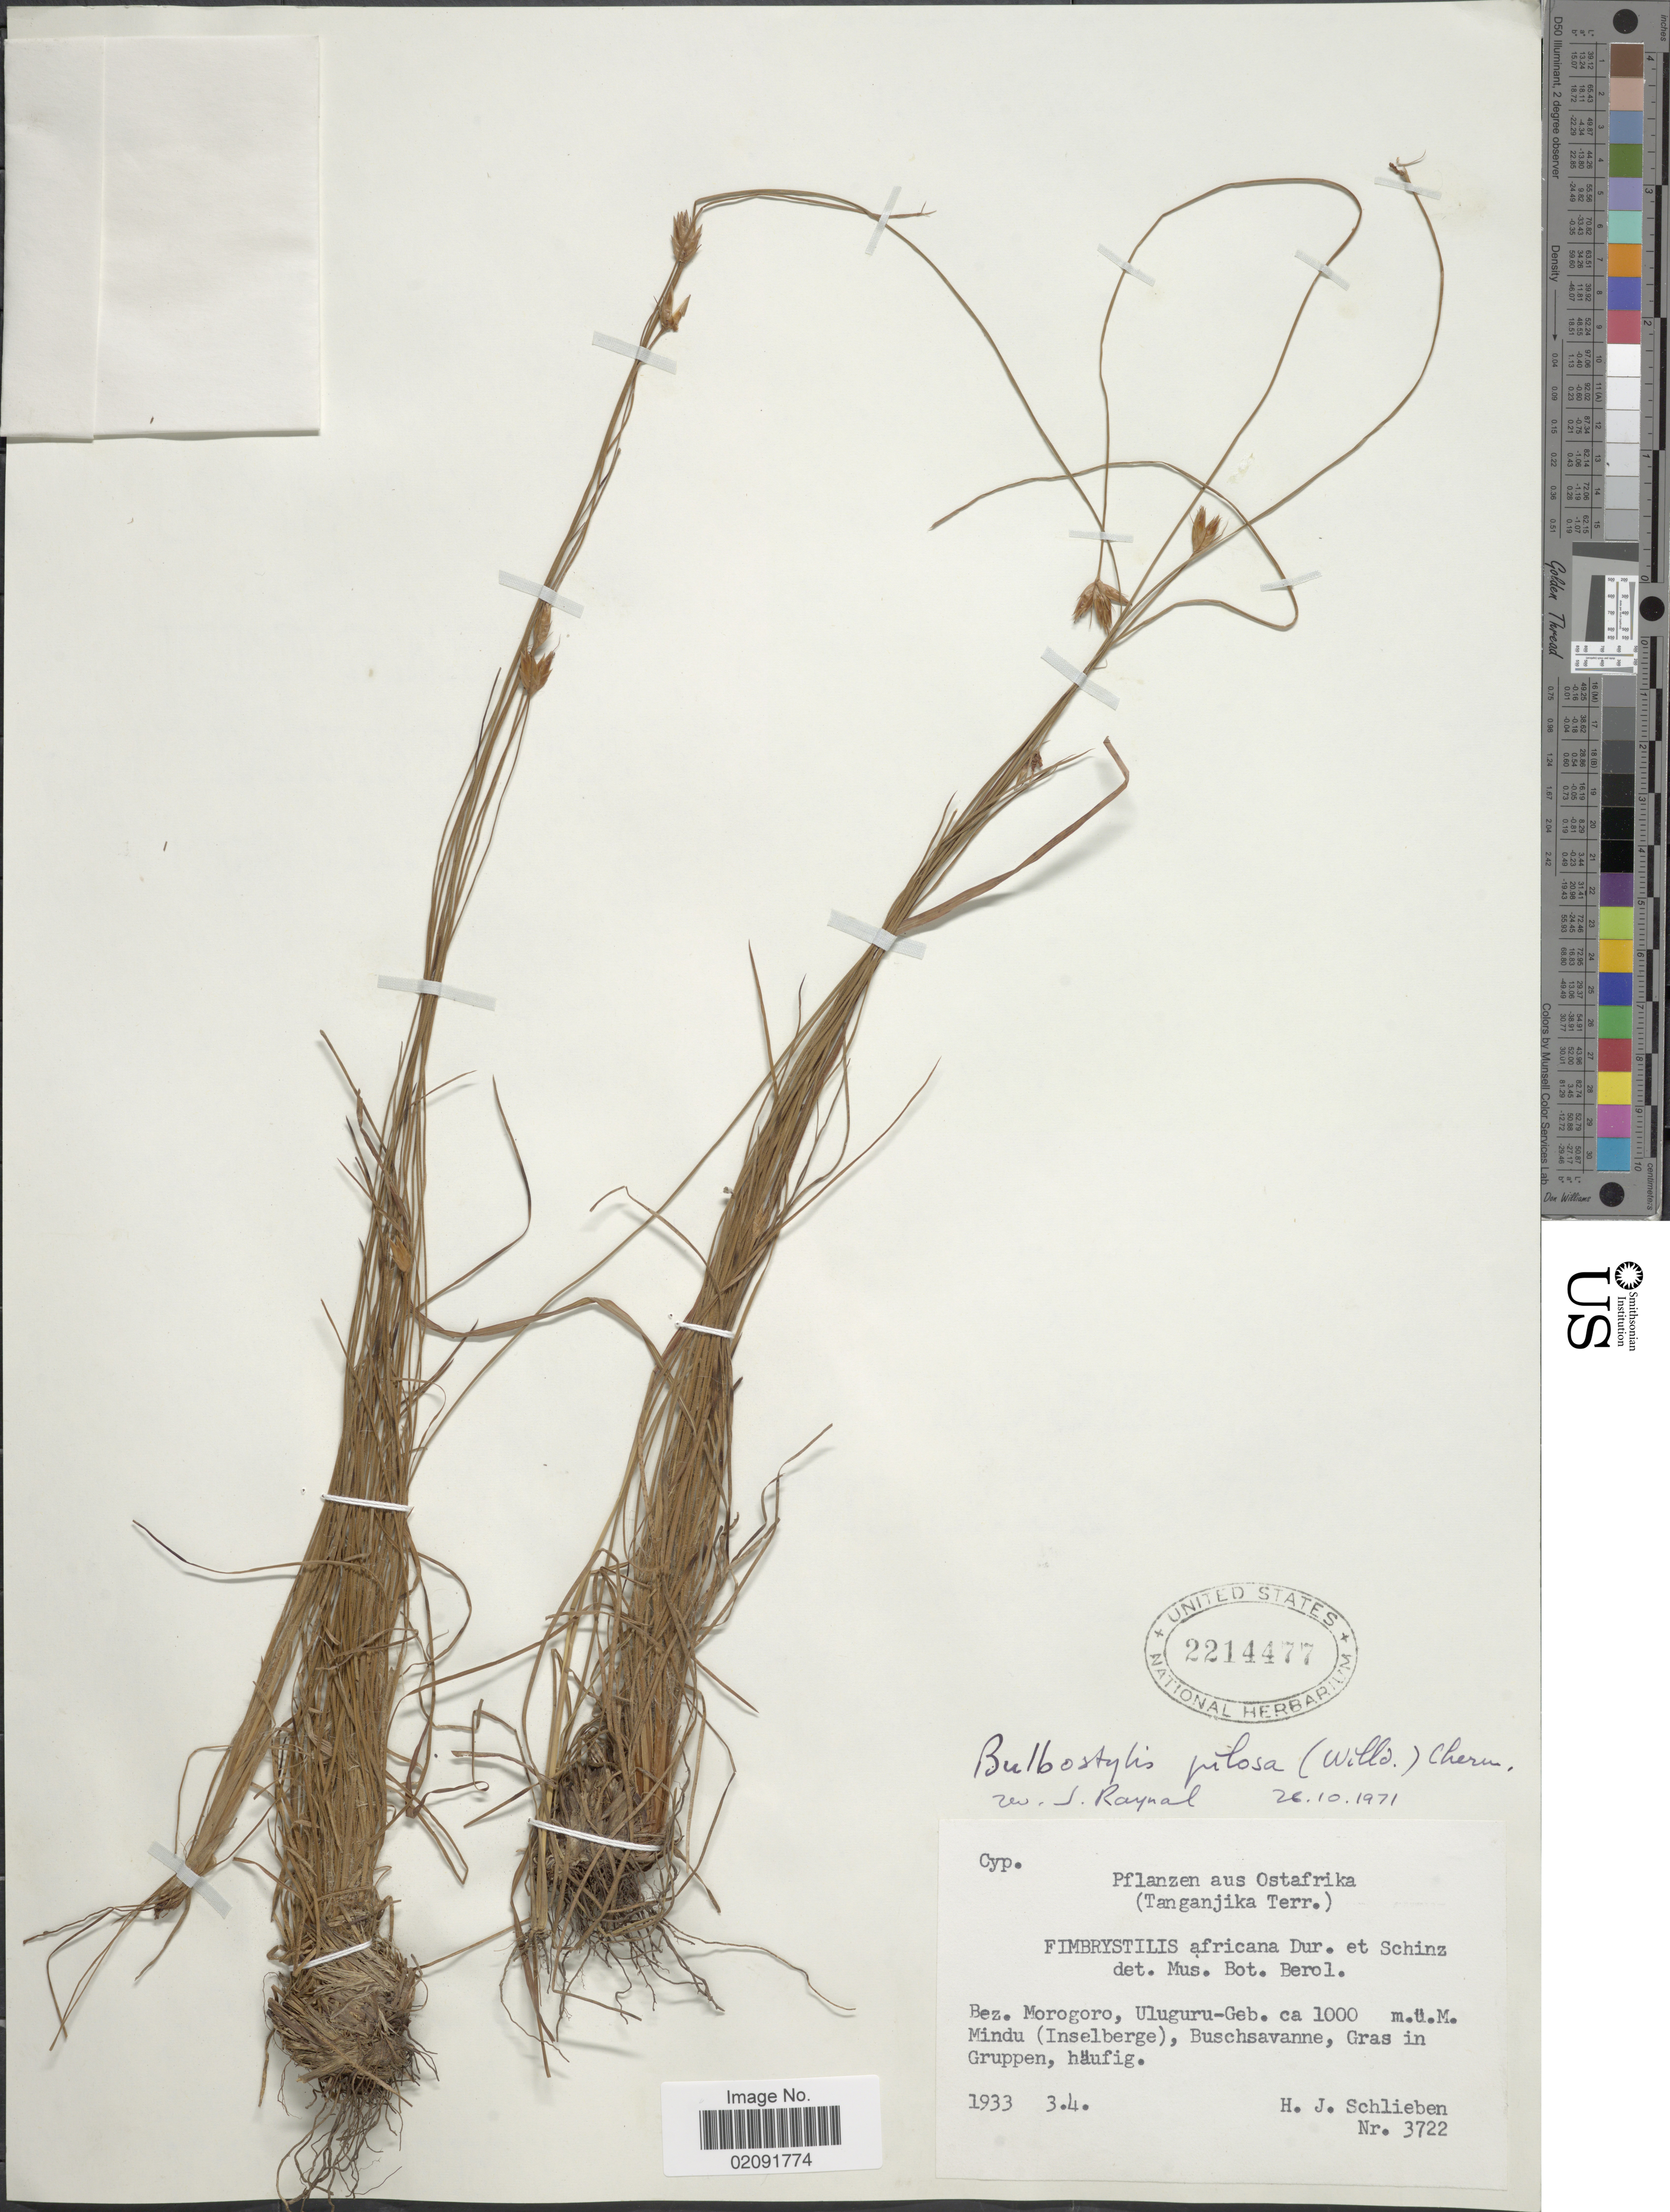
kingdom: Plantae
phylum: Tracheophyta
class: Liliopsida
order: Poales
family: Cyperaceae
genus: Bulbostylis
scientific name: Bulbostylis pilosa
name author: (Willd.) Cherm.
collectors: H. J. Schlieben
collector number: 3722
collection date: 1933-04-03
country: Tanzania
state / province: Morogoro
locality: Ostafrika (Tanganjika Terr.). Uluguru-Geb. Mindu (Inselberge)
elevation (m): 1000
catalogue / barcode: US 2214477